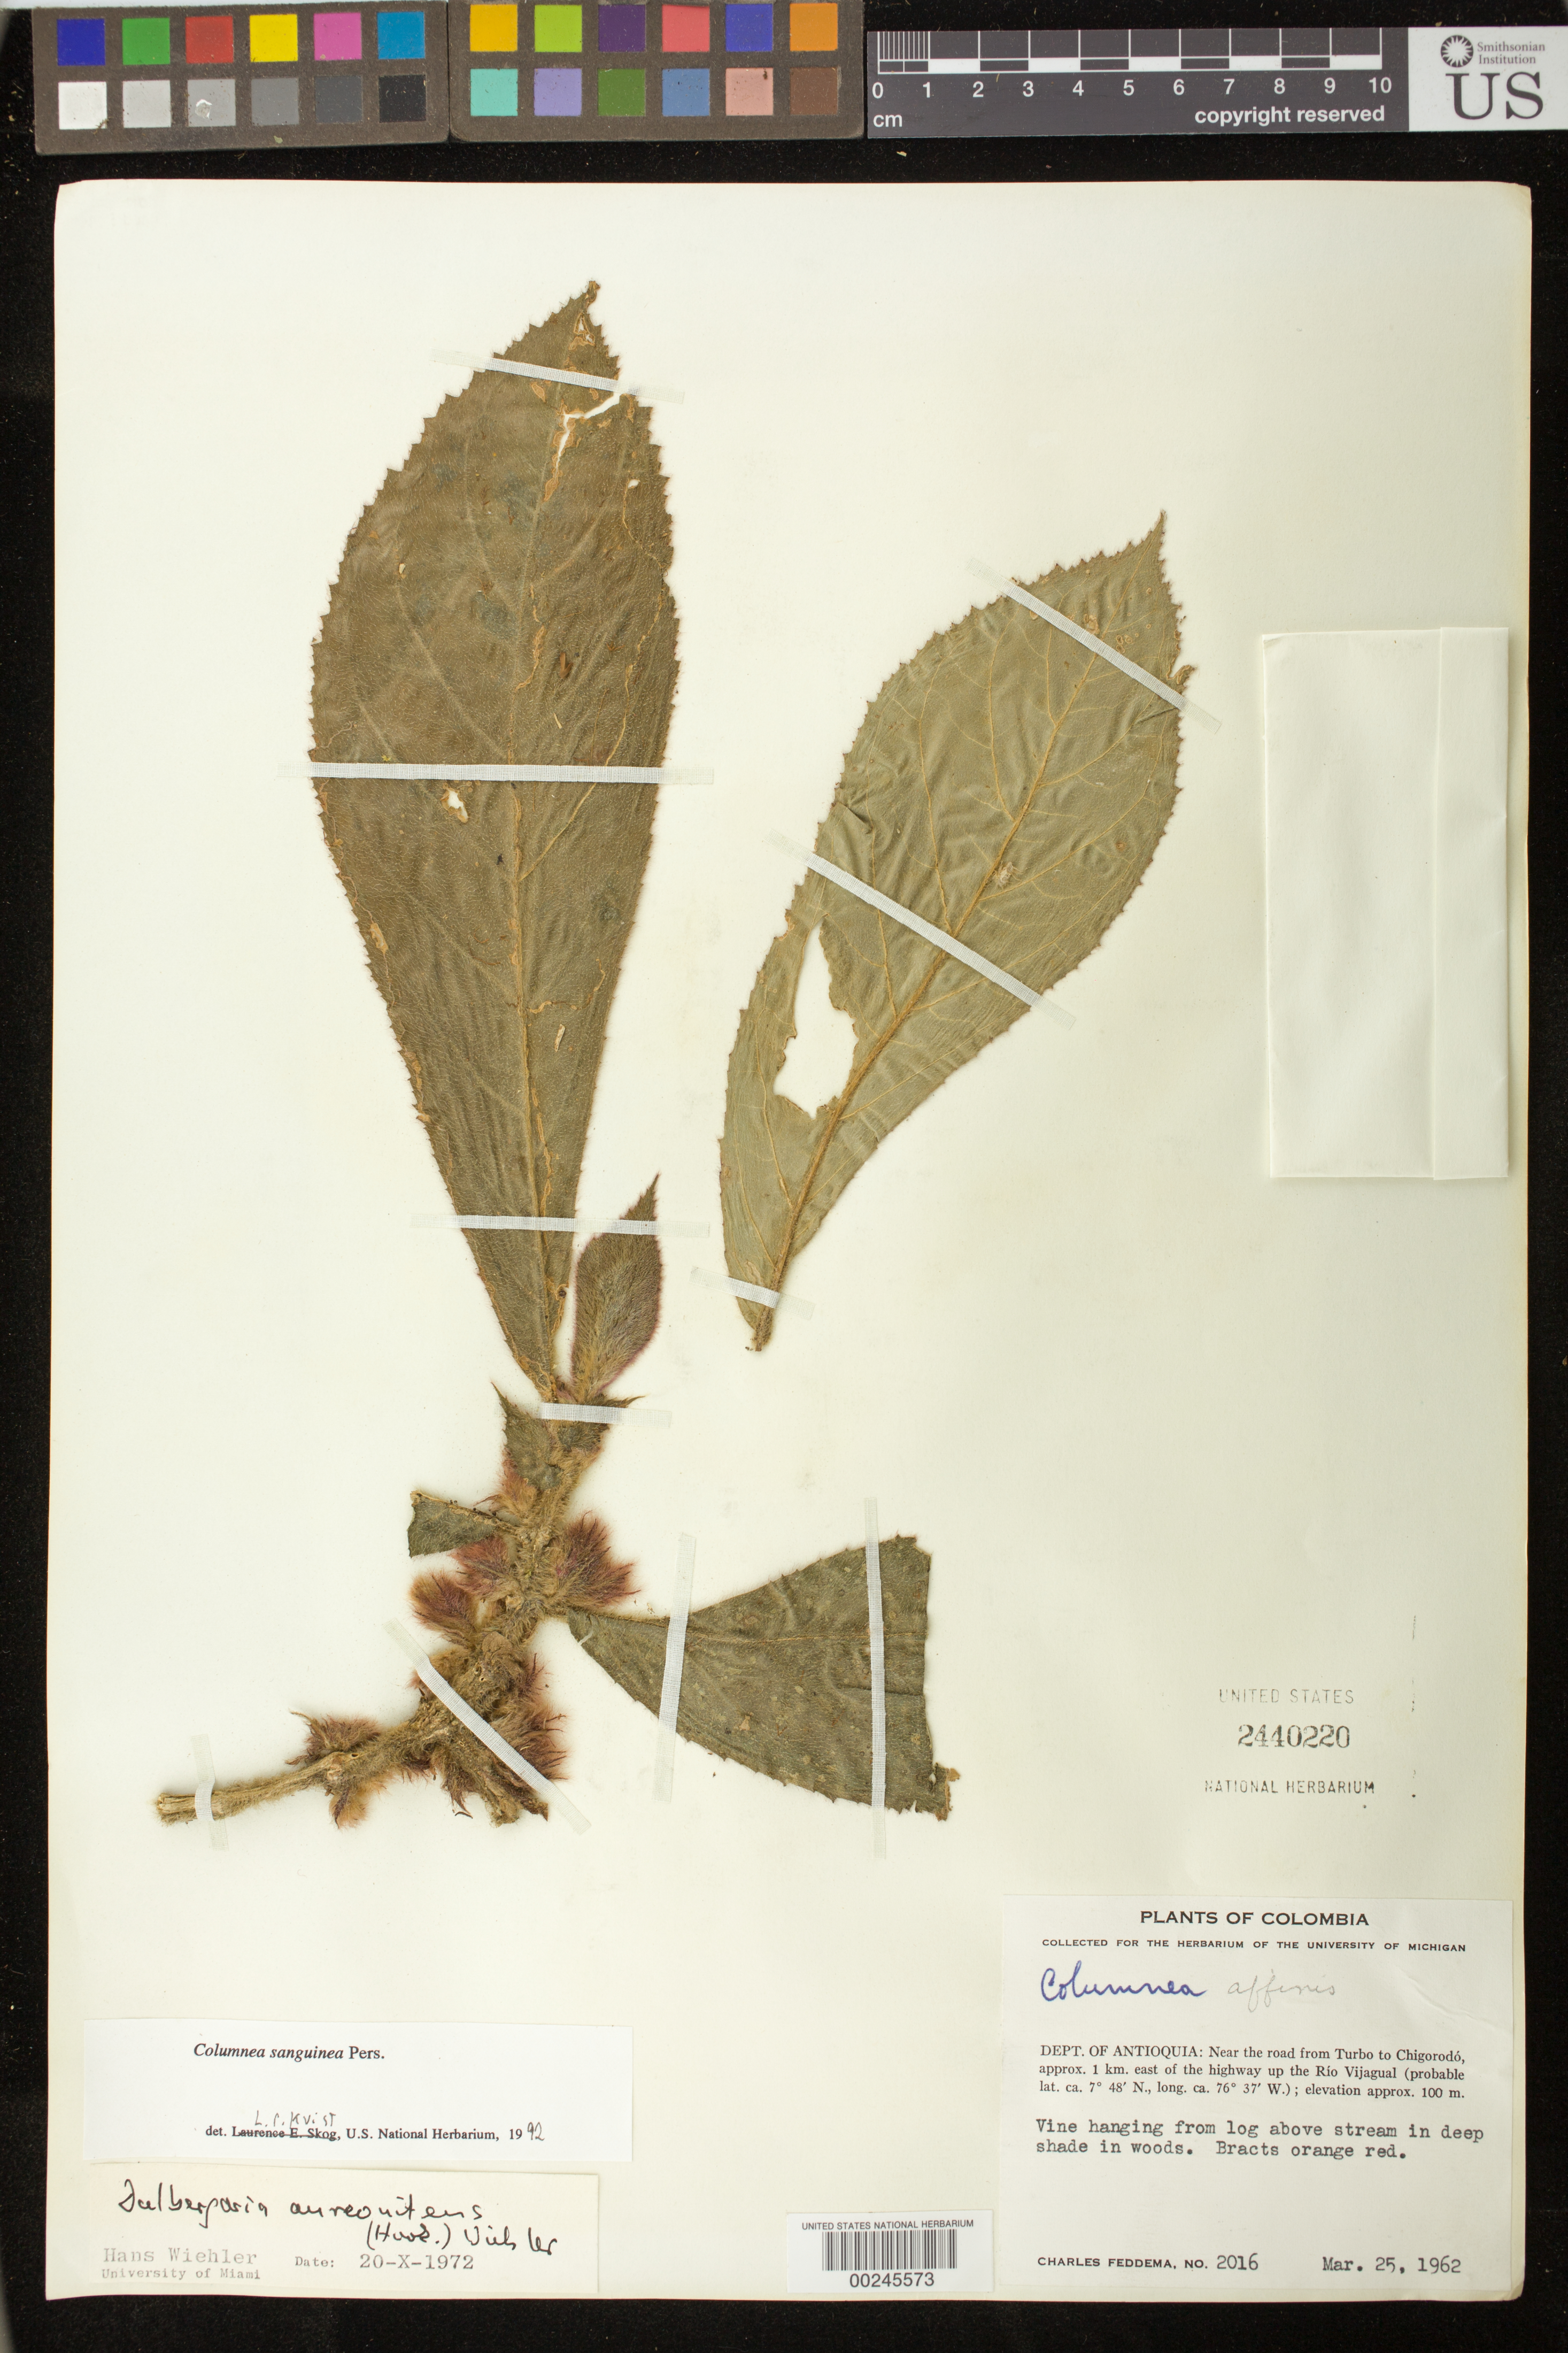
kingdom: Plantae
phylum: Tracheophyta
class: Magnoliopsida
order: Lamiales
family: Gesneriaceae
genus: Columnea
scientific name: Columnea sanguinea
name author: (Pers.) Hanst.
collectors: C. Feddema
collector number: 2016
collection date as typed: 25 Mar 1962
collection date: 1962-03-25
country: Colombia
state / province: Antioquia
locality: Near the road from Turbo to Chigorodo, approx 1 km E of the highway up the Rio Vijagual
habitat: Above stream in deep shade in woods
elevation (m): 100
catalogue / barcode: US 2440220